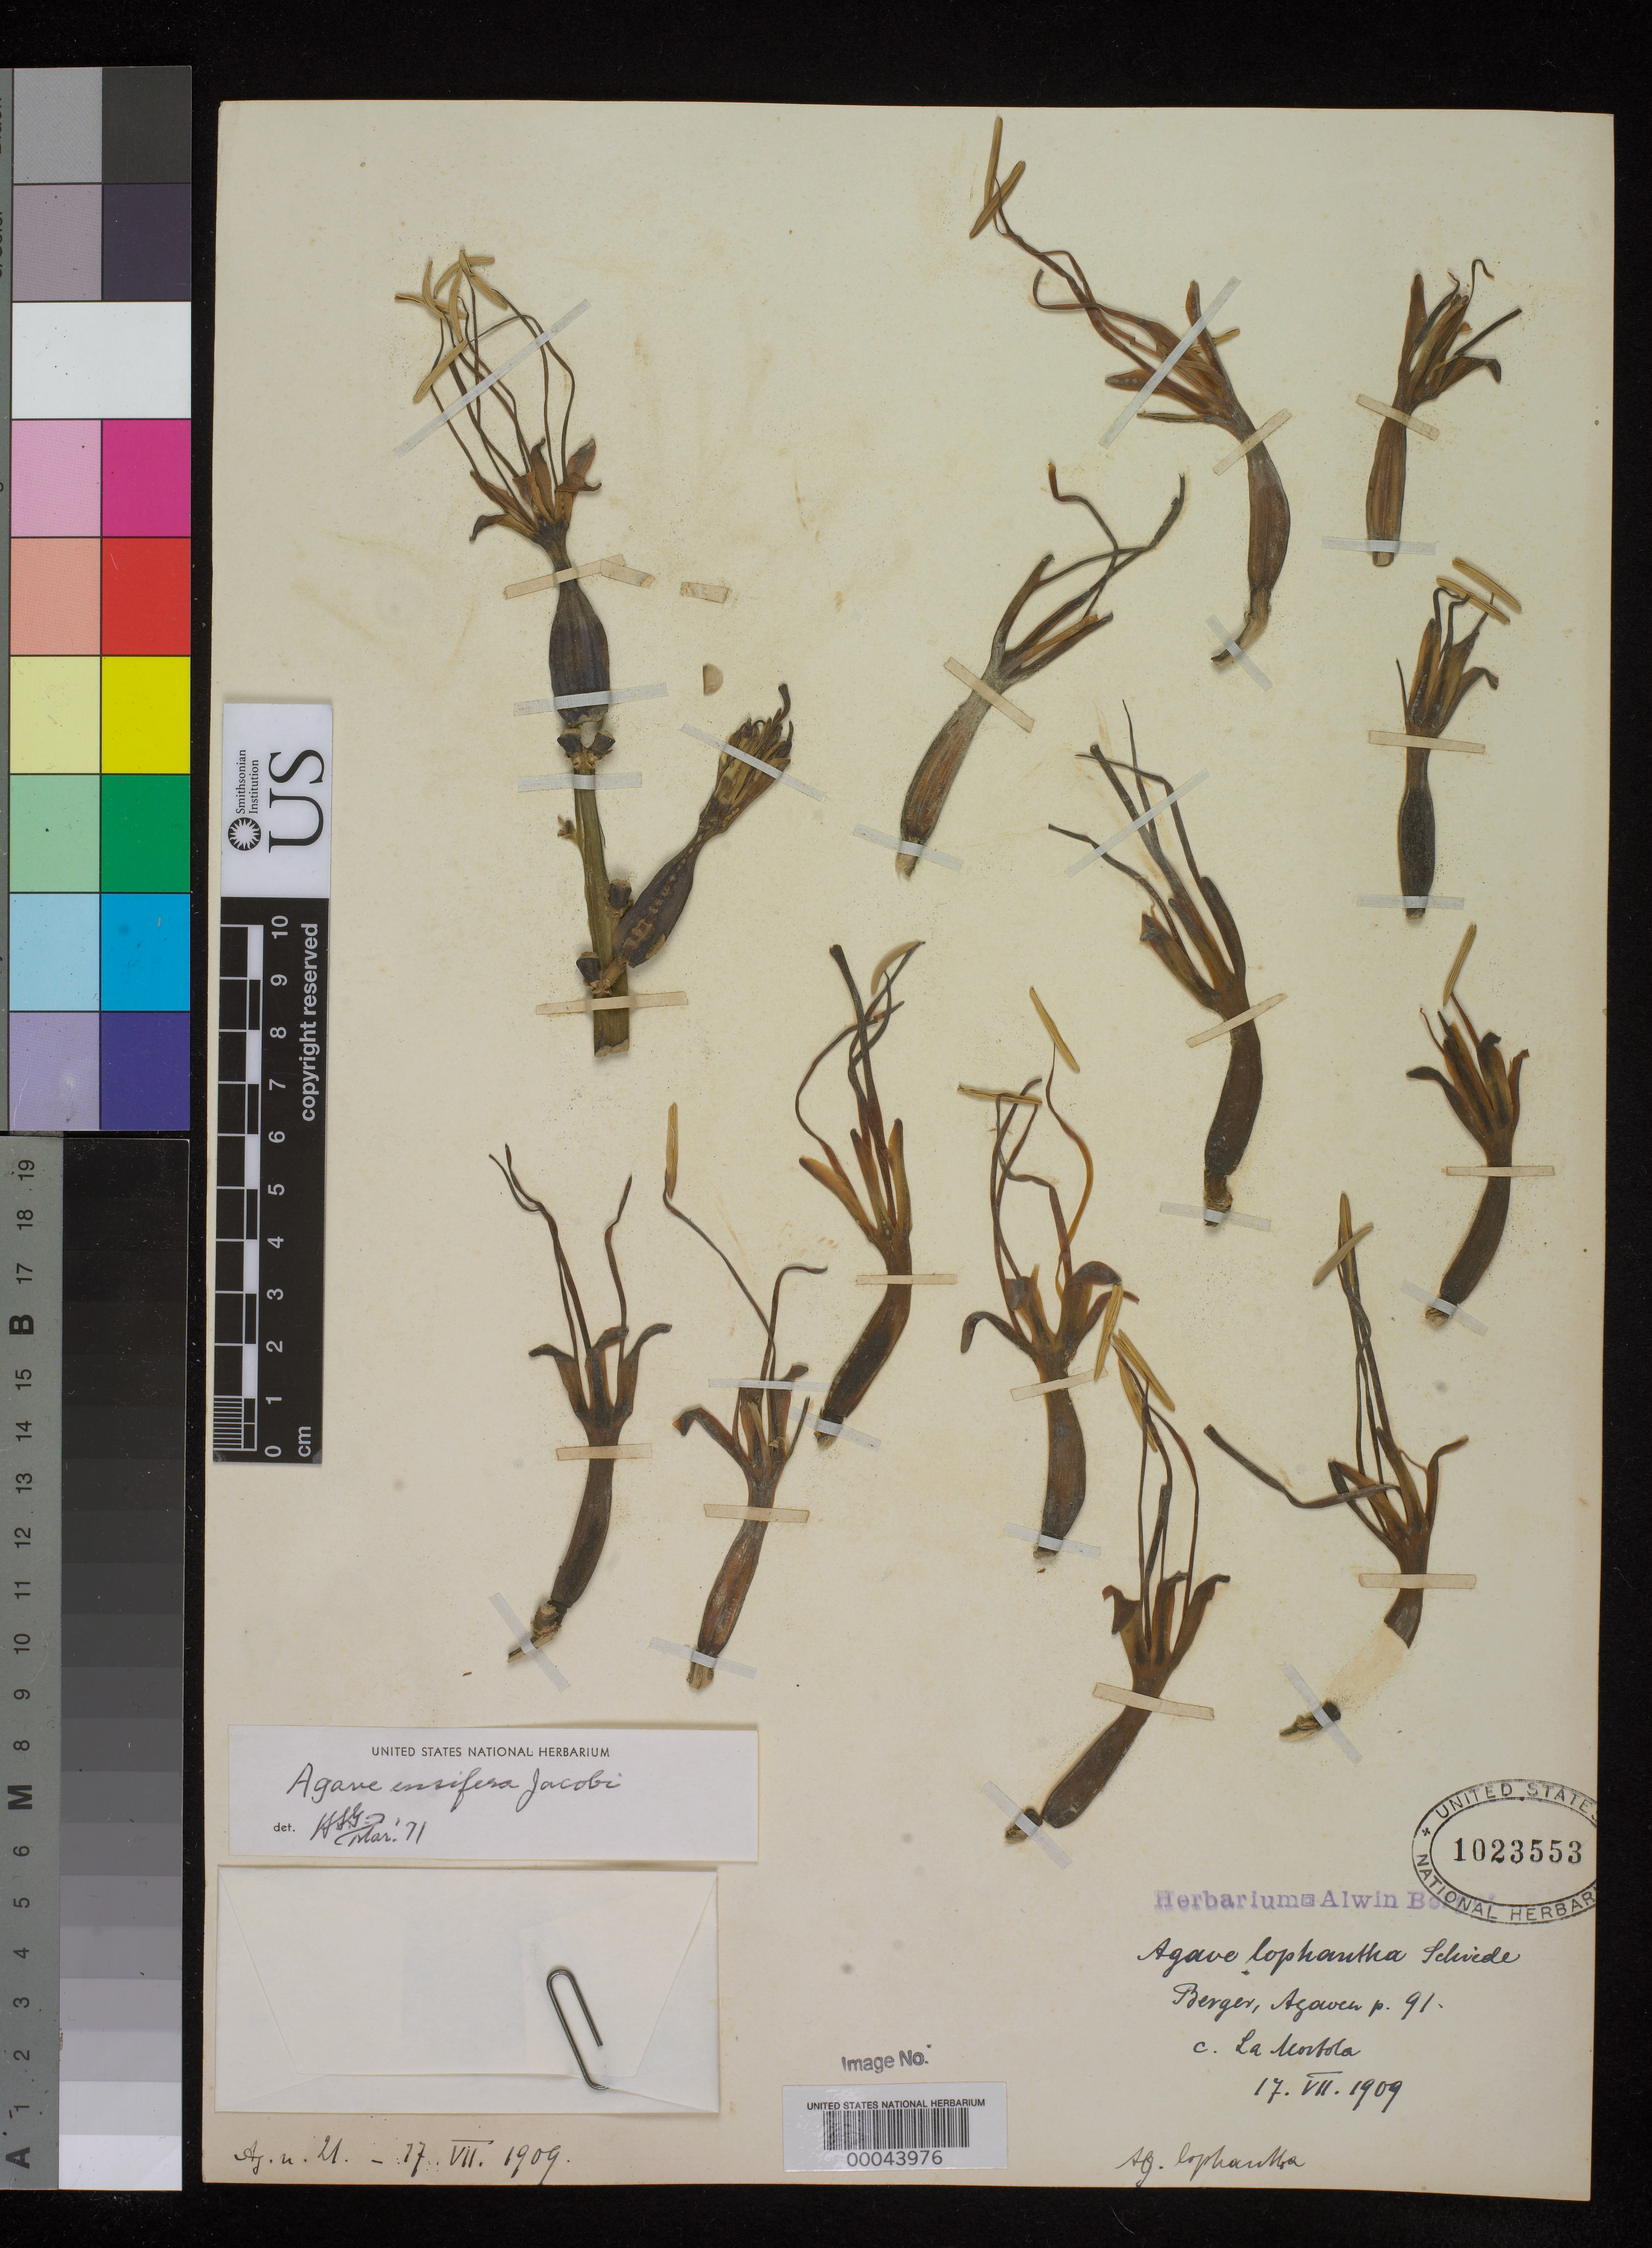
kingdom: Plantae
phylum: Tracheophyta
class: Liliopsida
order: Asparagales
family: Asparagaceae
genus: Agave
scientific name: Agave ensifera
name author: Jacobi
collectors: ex herb. A. Berger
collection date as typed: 17 Jul 1909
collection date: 1909-07-17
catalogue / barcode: US 1023553